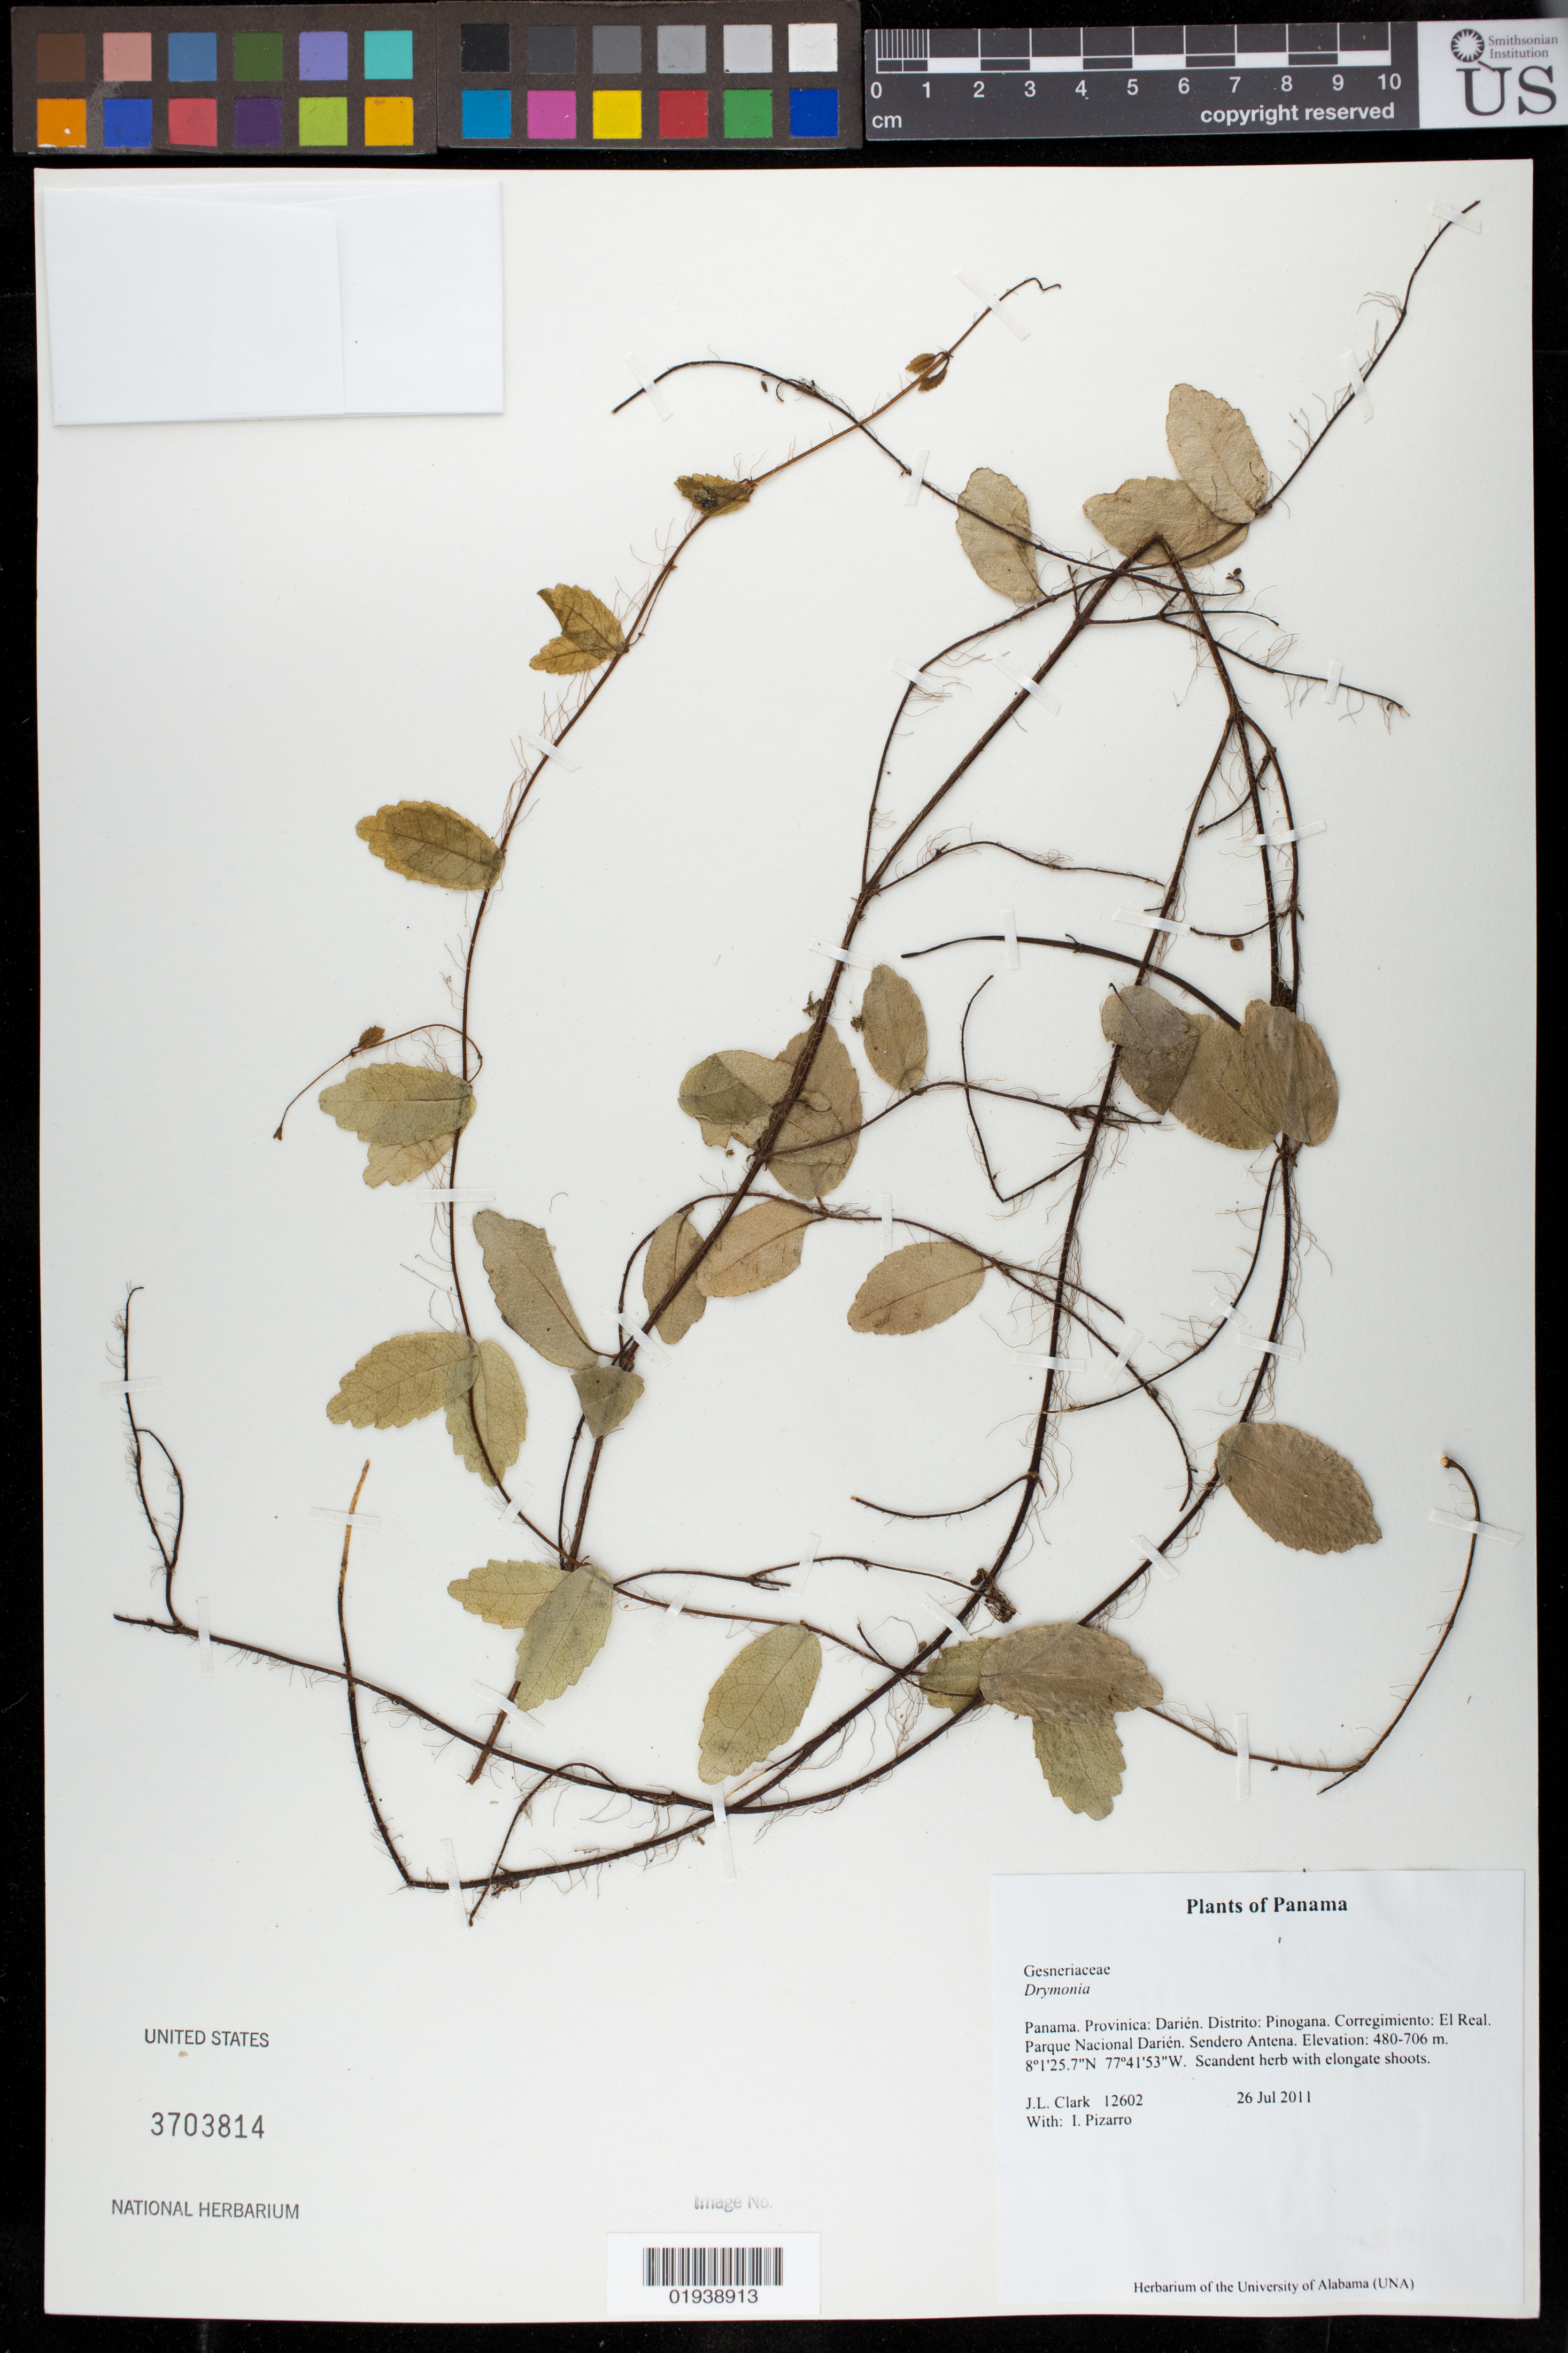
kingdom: Plantae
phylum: Tracheophyta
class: Magnoliopsida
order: Lamiales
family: Gesneriaceae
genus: Drymonia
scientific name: Drymonia sp.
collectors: J. L. Clark & I. Pizarro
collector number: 12602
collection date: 2011-07-26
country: Panama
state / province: Darién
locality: Distrito Pinogana. El Real. Parque Nacional Darién. Sendero Antena.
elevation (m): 480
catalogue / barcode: US 3703814